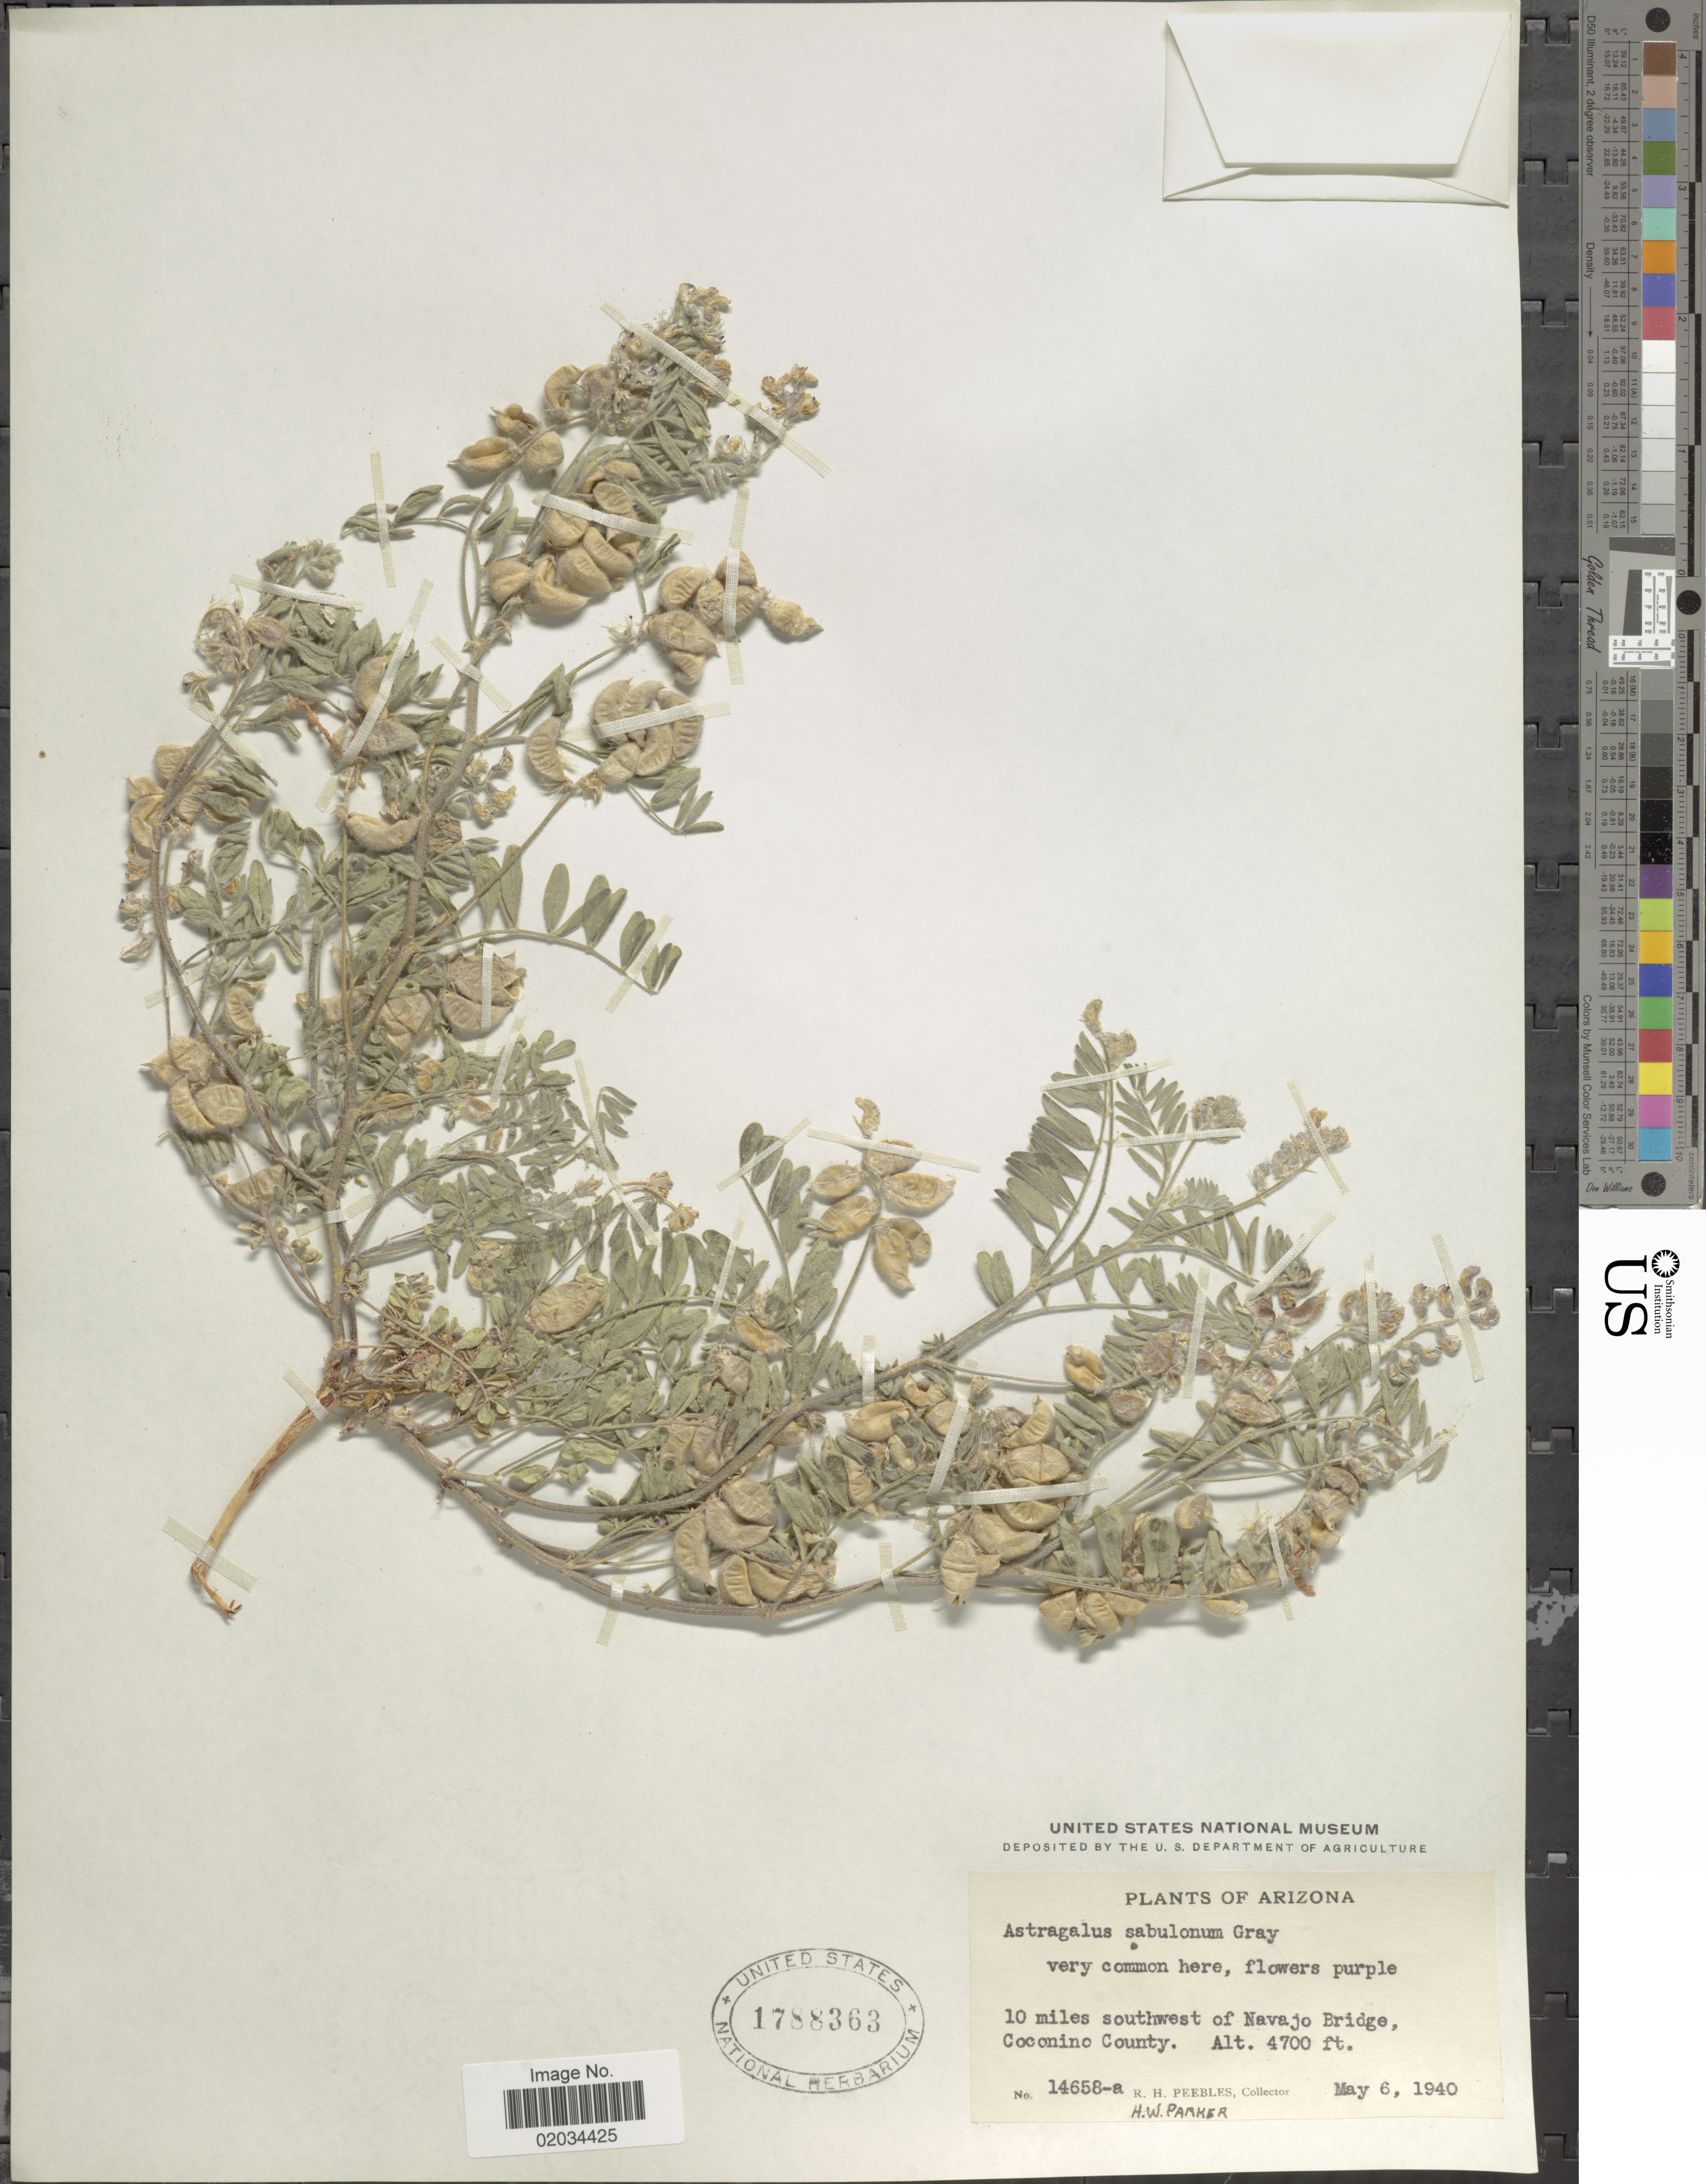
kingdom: Plantae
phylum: Tracheophyta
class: Magnoliopsida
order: Fabales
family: Fabaceae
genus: Astragalus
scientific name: Astragalus sabulonum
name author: A. Gray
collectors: R. H. Peebles & H. W. Parker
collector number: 14658a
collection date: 1940-05-06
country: United States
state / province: Arizona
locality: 10 miles southwest of Navajo Bridge, Coconino County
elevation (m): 1433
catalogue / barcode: US 1788363